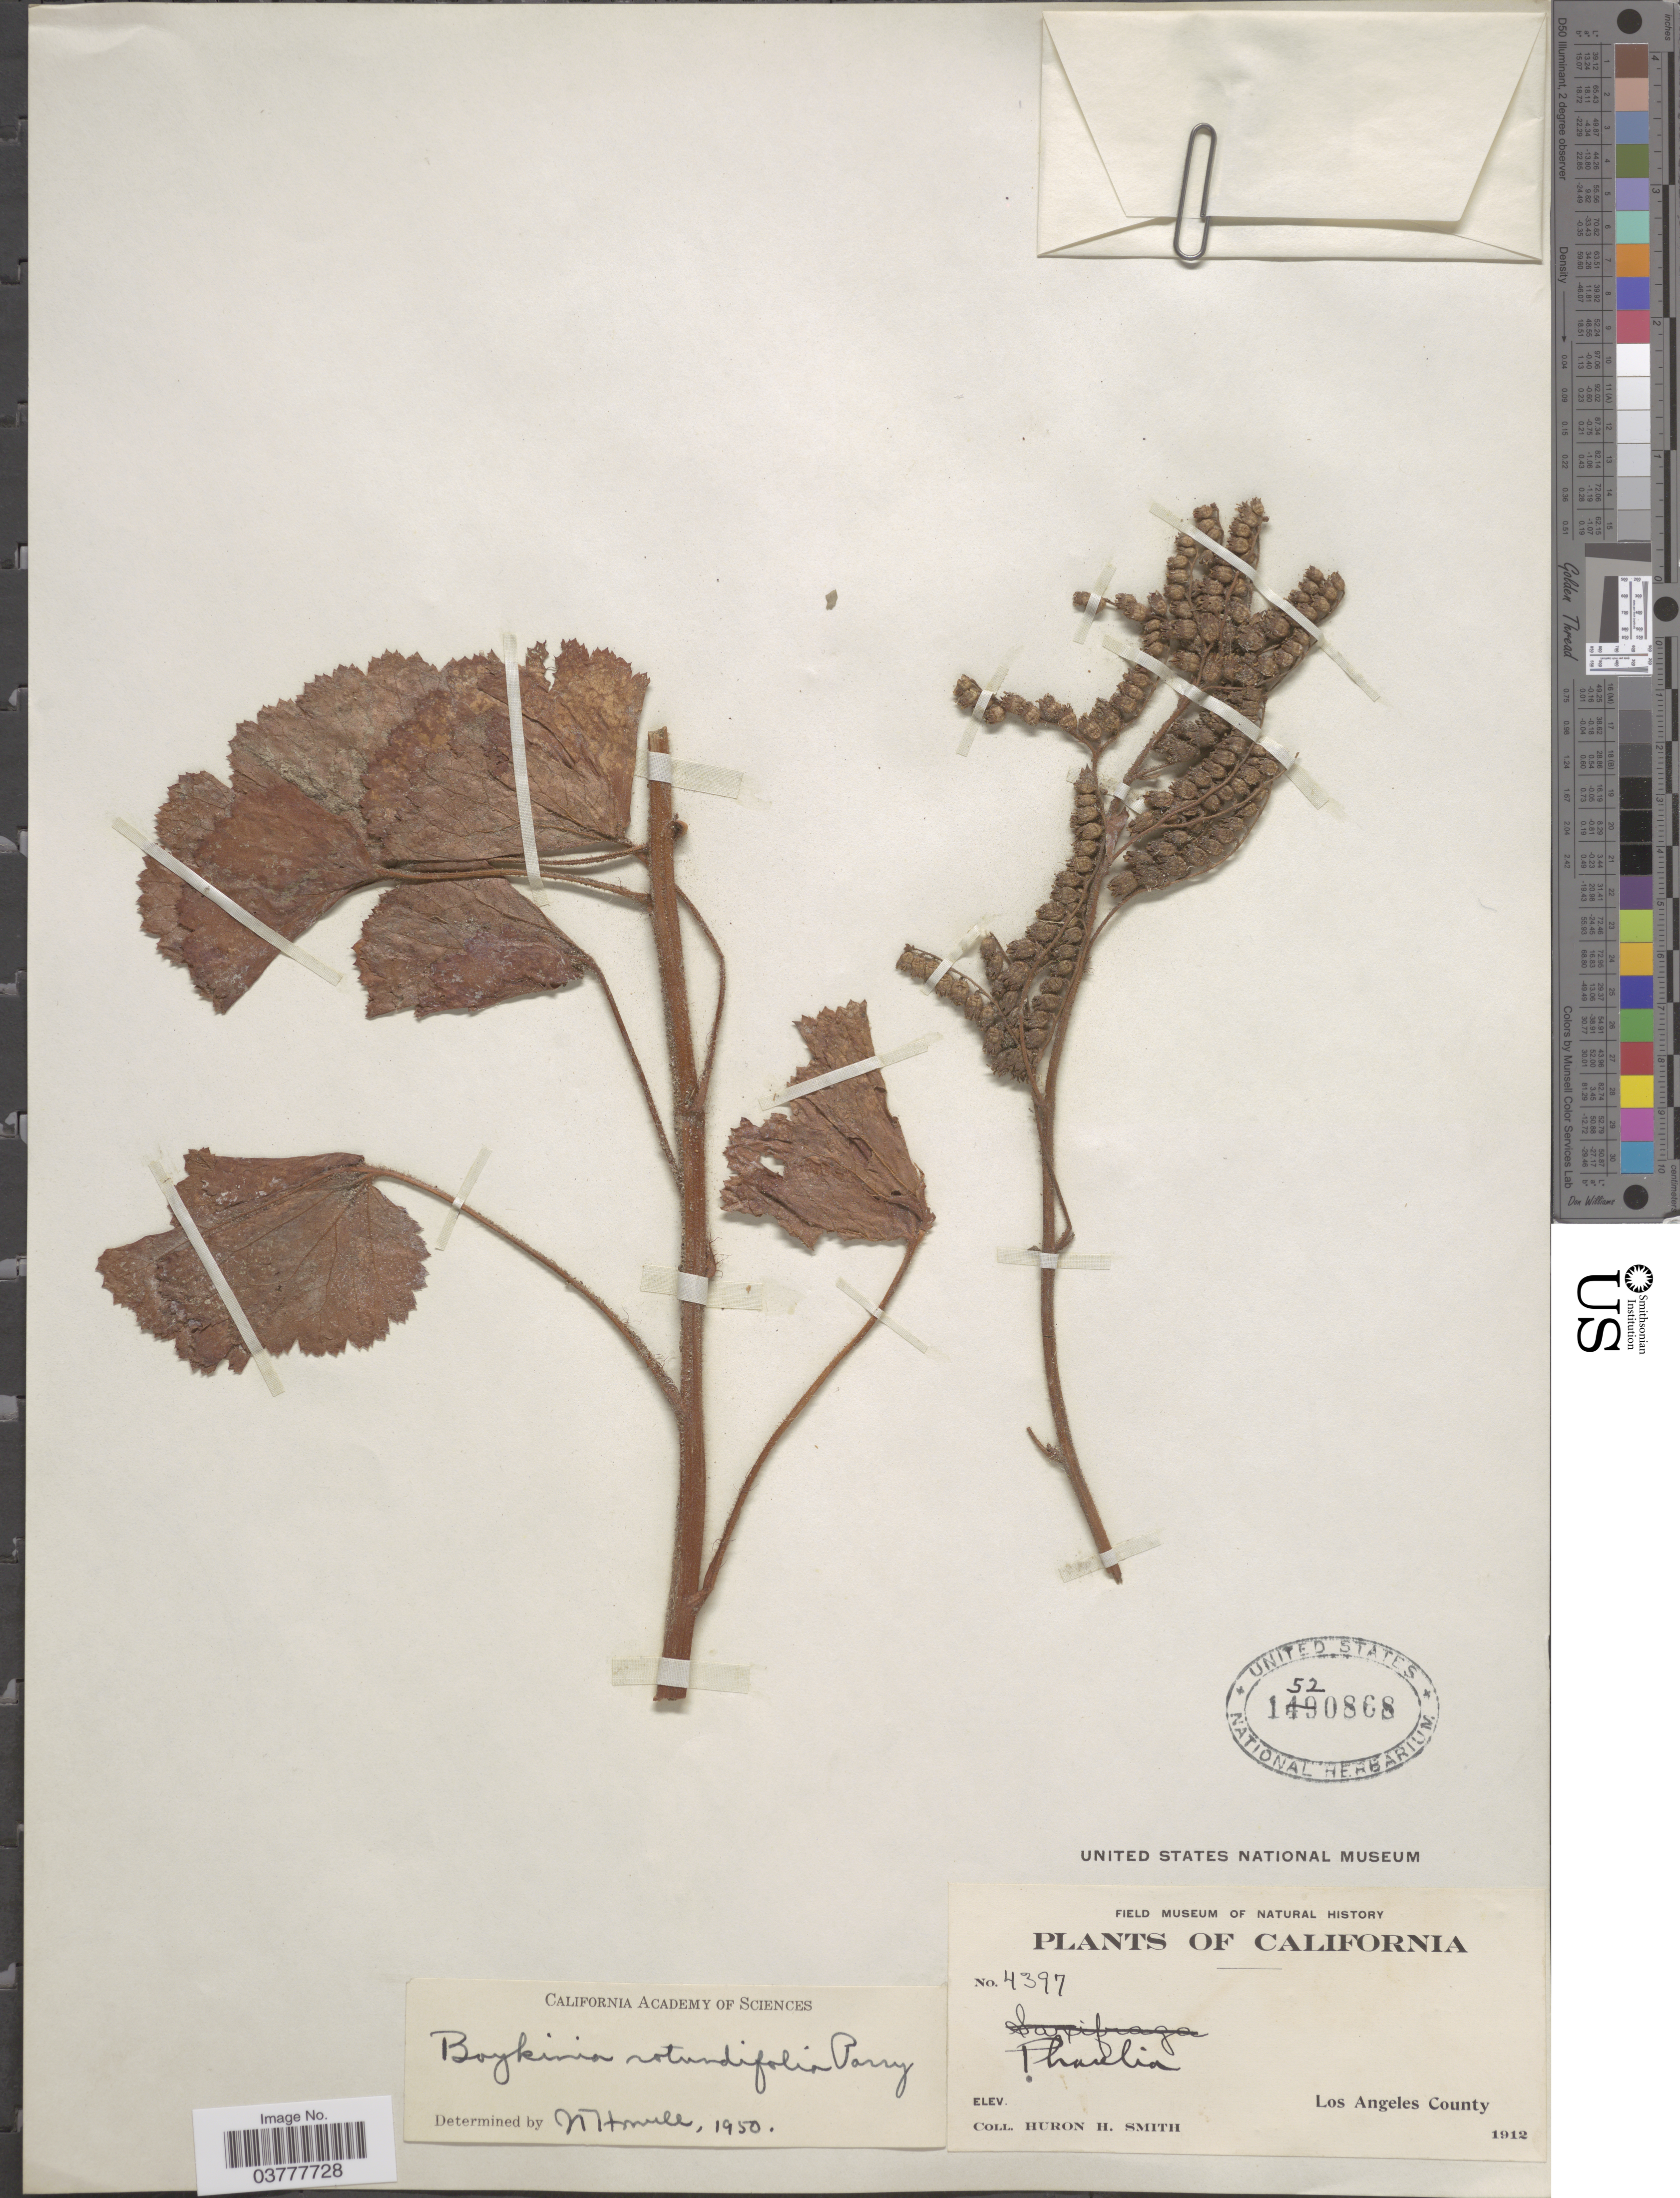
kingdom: Plantae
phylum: Tracheophyta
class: Magnoliopsida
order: Saxifragales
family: Saxifragaceae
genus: Boykinia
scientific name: Boykinia rotundifolia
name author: Parry ex A. Gray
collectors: Huron H. Smith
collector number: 4397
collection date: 1912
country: United States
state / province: California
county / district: Los Angeles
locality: Los Angeles County.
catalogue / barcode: US 1520868